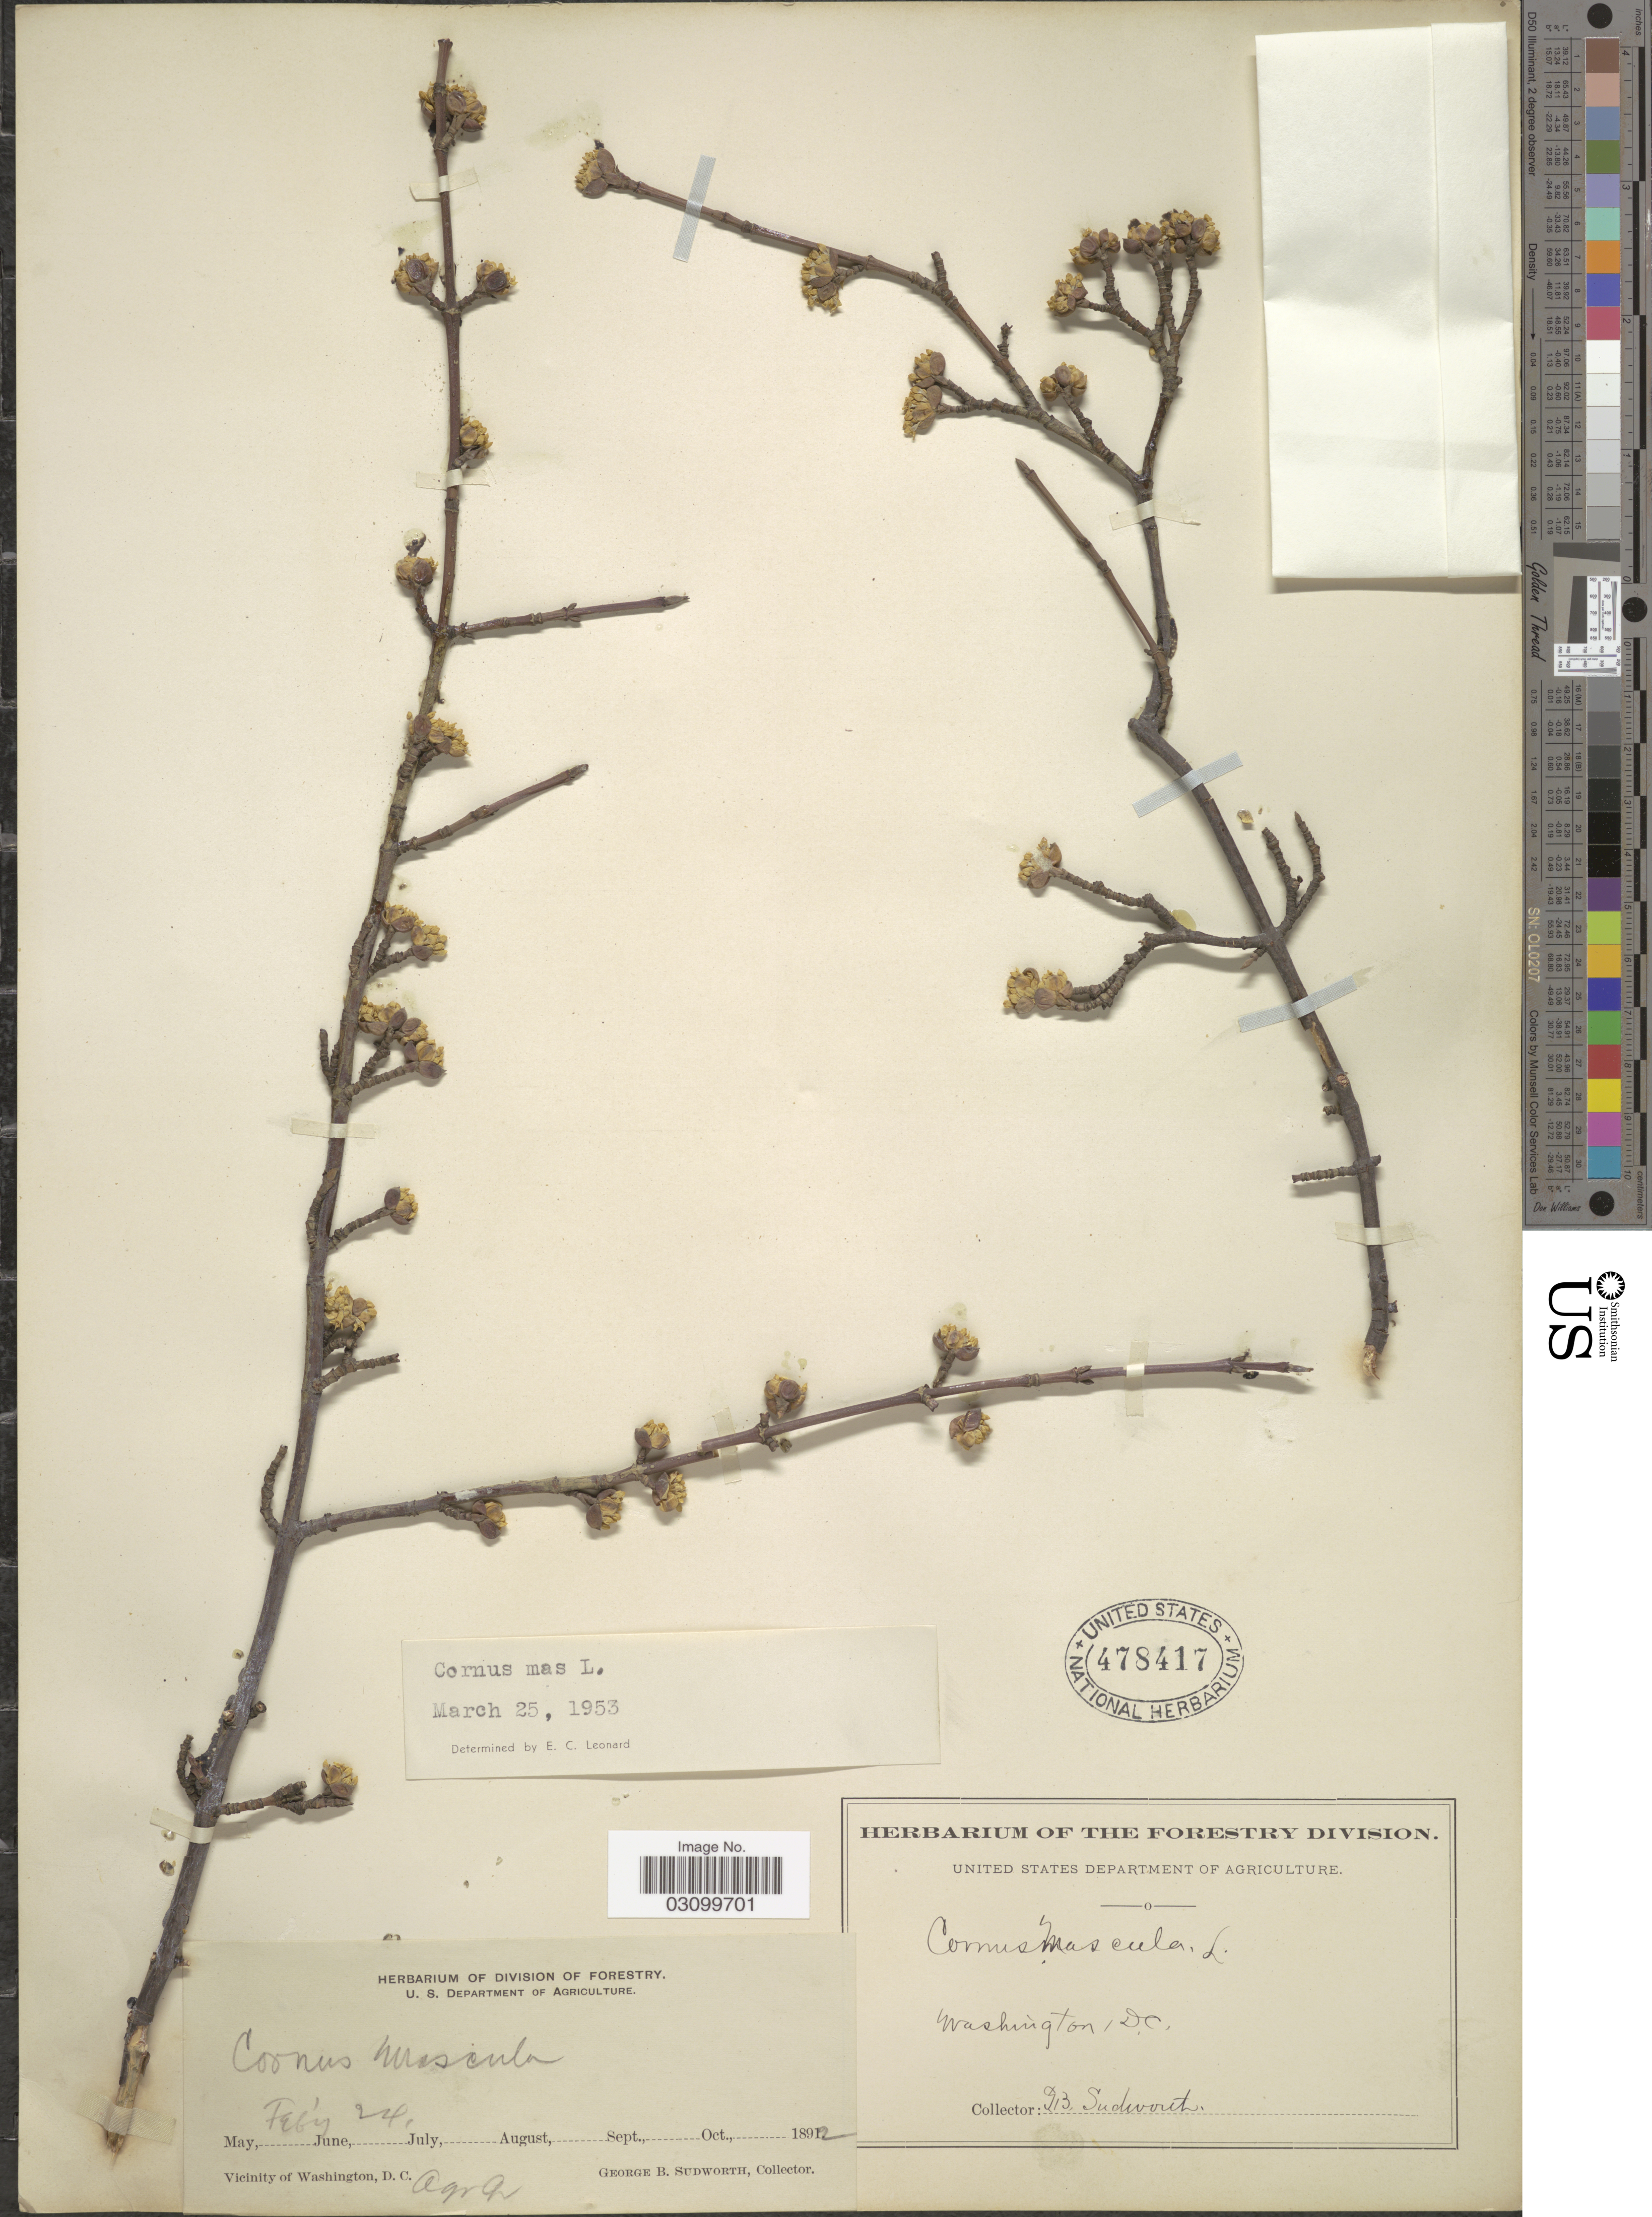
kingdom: Plantae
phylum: Tracheophyta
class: Magnoliopsida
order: Cornales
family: Cornaceae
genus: Cornus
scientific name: Cornus mas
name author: L.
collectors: G. B. Sudworth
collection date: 1892-02-24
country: United States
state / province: District of Columbia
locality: Vicinity of Washington, D.C.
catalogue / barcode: US 478417